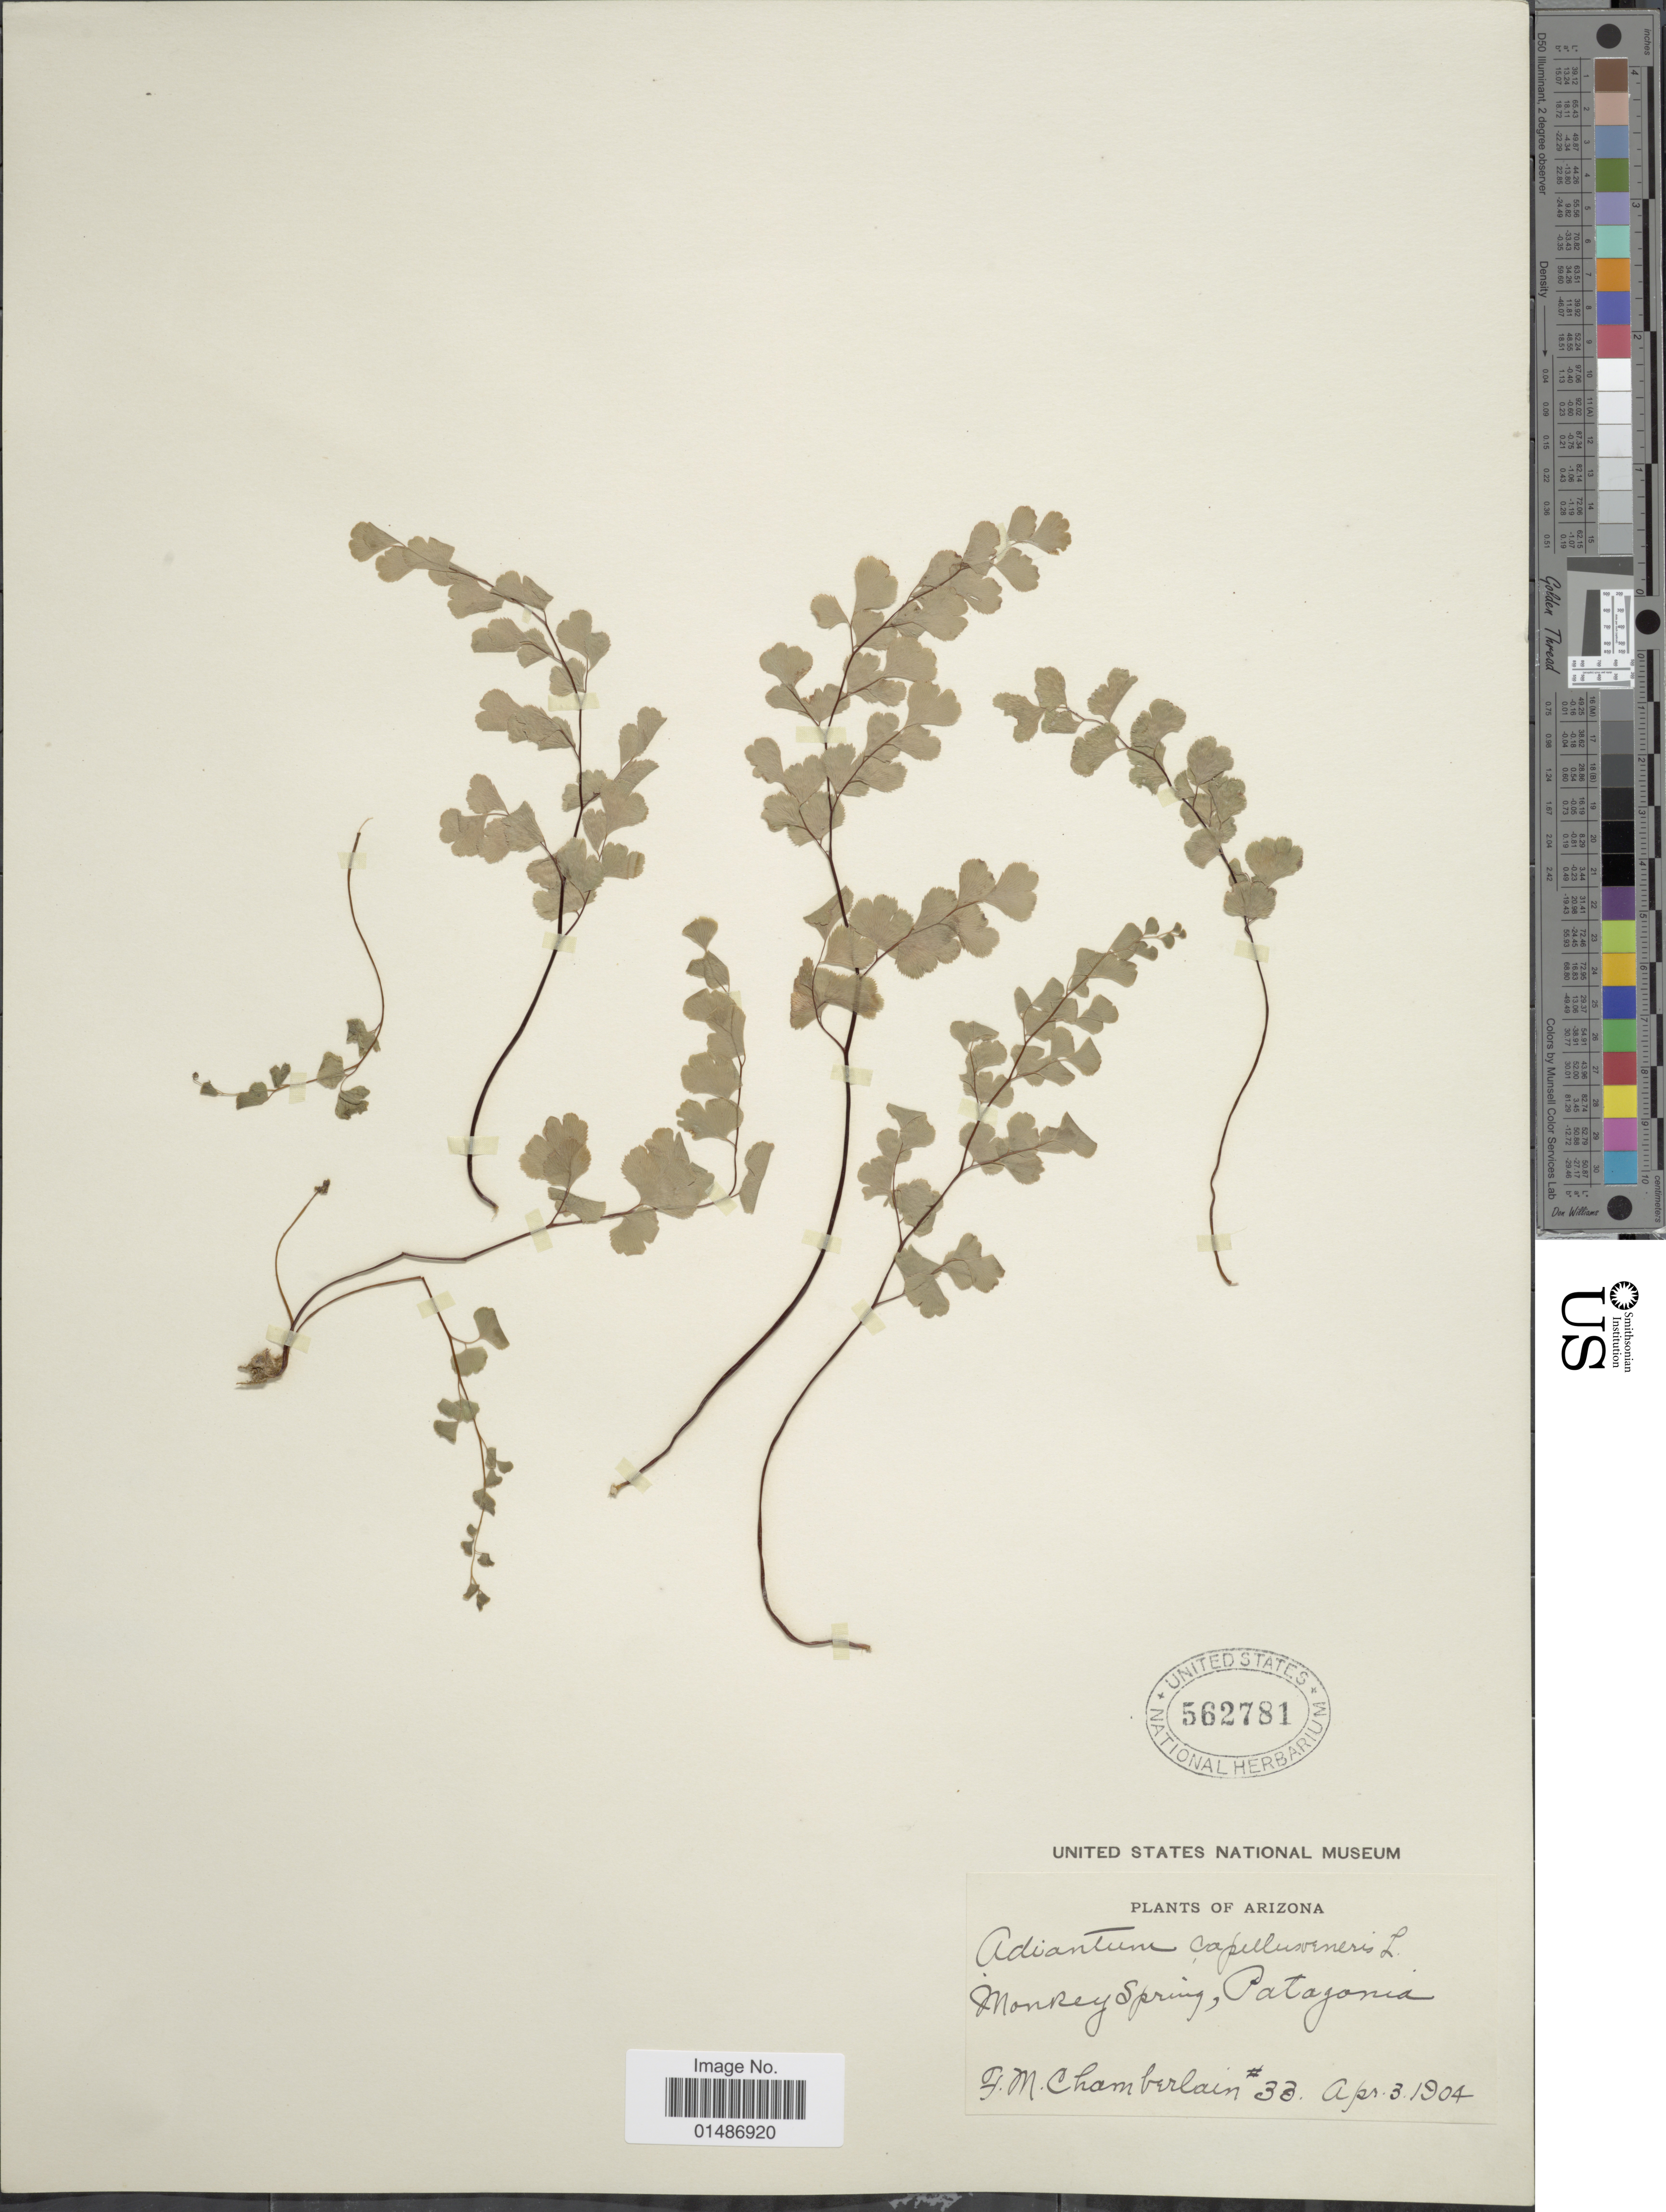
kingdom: Plantae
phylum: Tracheophyta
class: Polypodiopsida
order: Polypodiales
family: Pteridaceae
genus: Adiantum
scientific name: Adiantum capillus-veneris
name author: L.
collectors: F. Chamberlain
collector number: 33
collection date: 1904-04-03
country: United States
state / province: Arizona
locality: Monkey Spring, Patagonia.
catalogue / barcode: US 562781